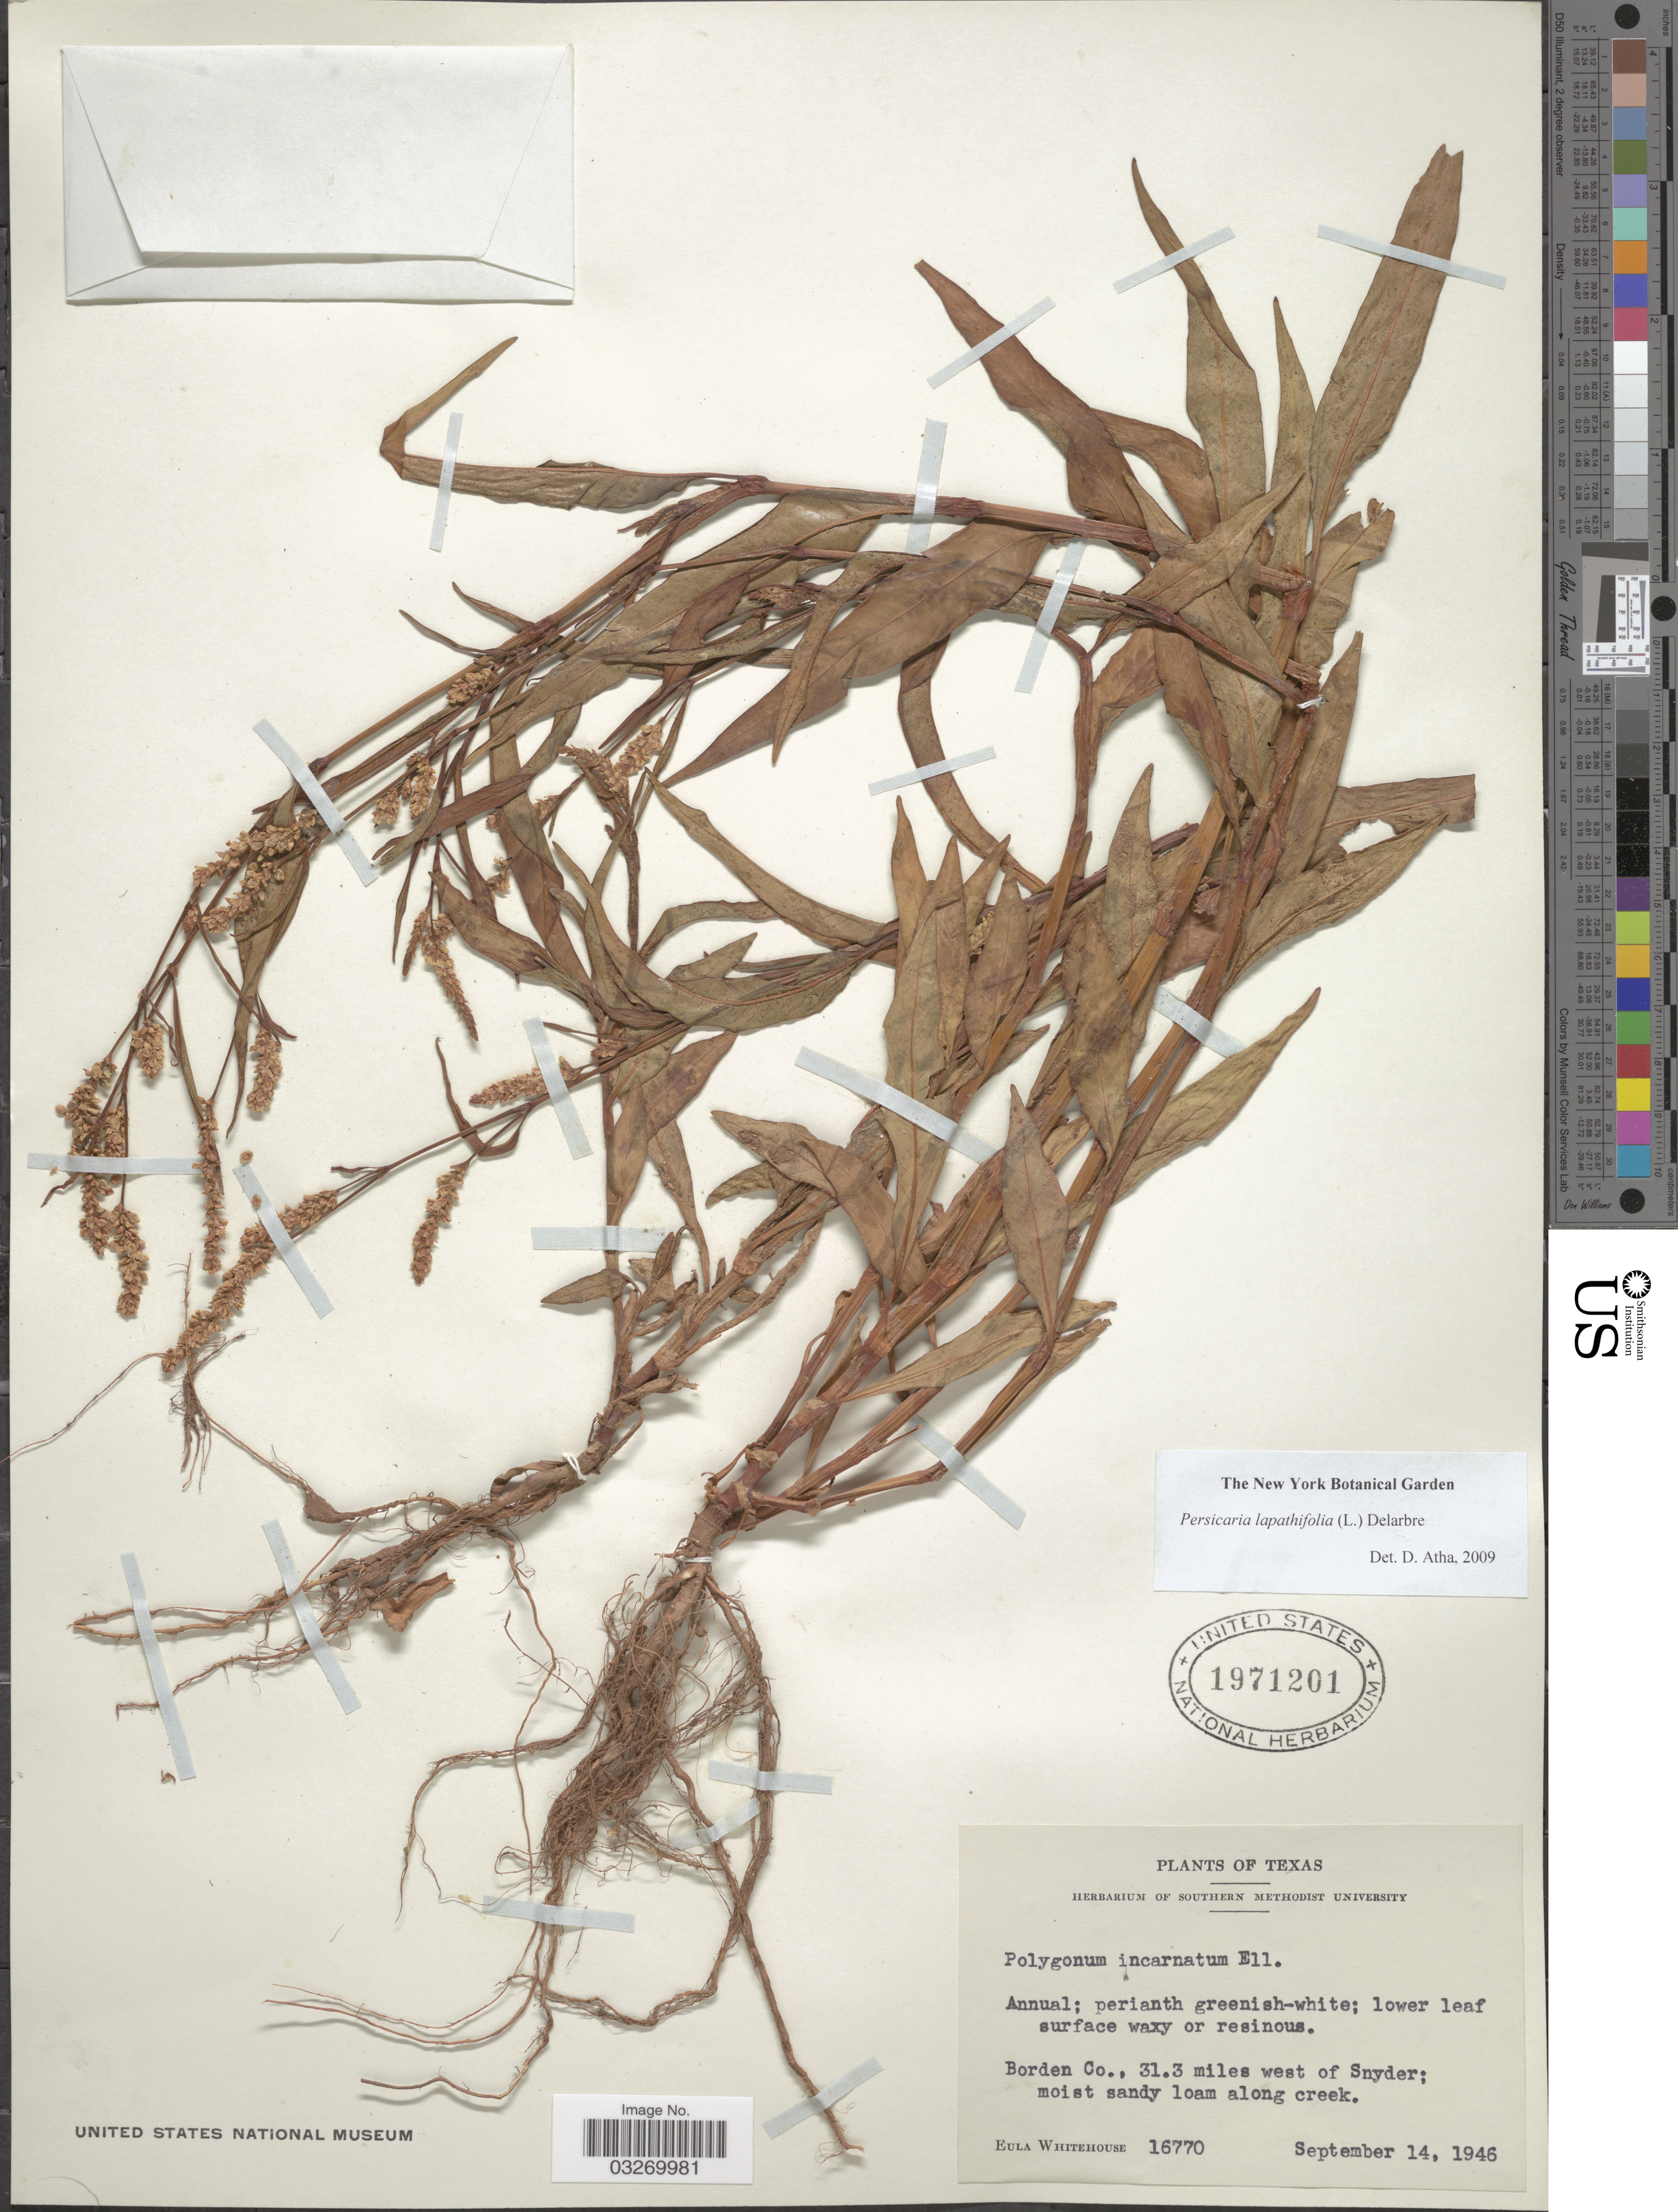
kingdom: Plantae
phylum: Tracheophyta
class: Magnoliopsida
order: Caryophyllales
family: Polygonaceae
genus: Persicaria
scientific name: Persicaria lapathifolia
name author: (L.) Delarbre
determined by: Atha, D. E.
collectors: E. Whitehouse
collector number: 16770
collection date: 1946-09-14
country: United States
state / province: Texas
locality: Borden Co., 31.3 miles west of Snyder.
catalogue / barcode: US 1971201